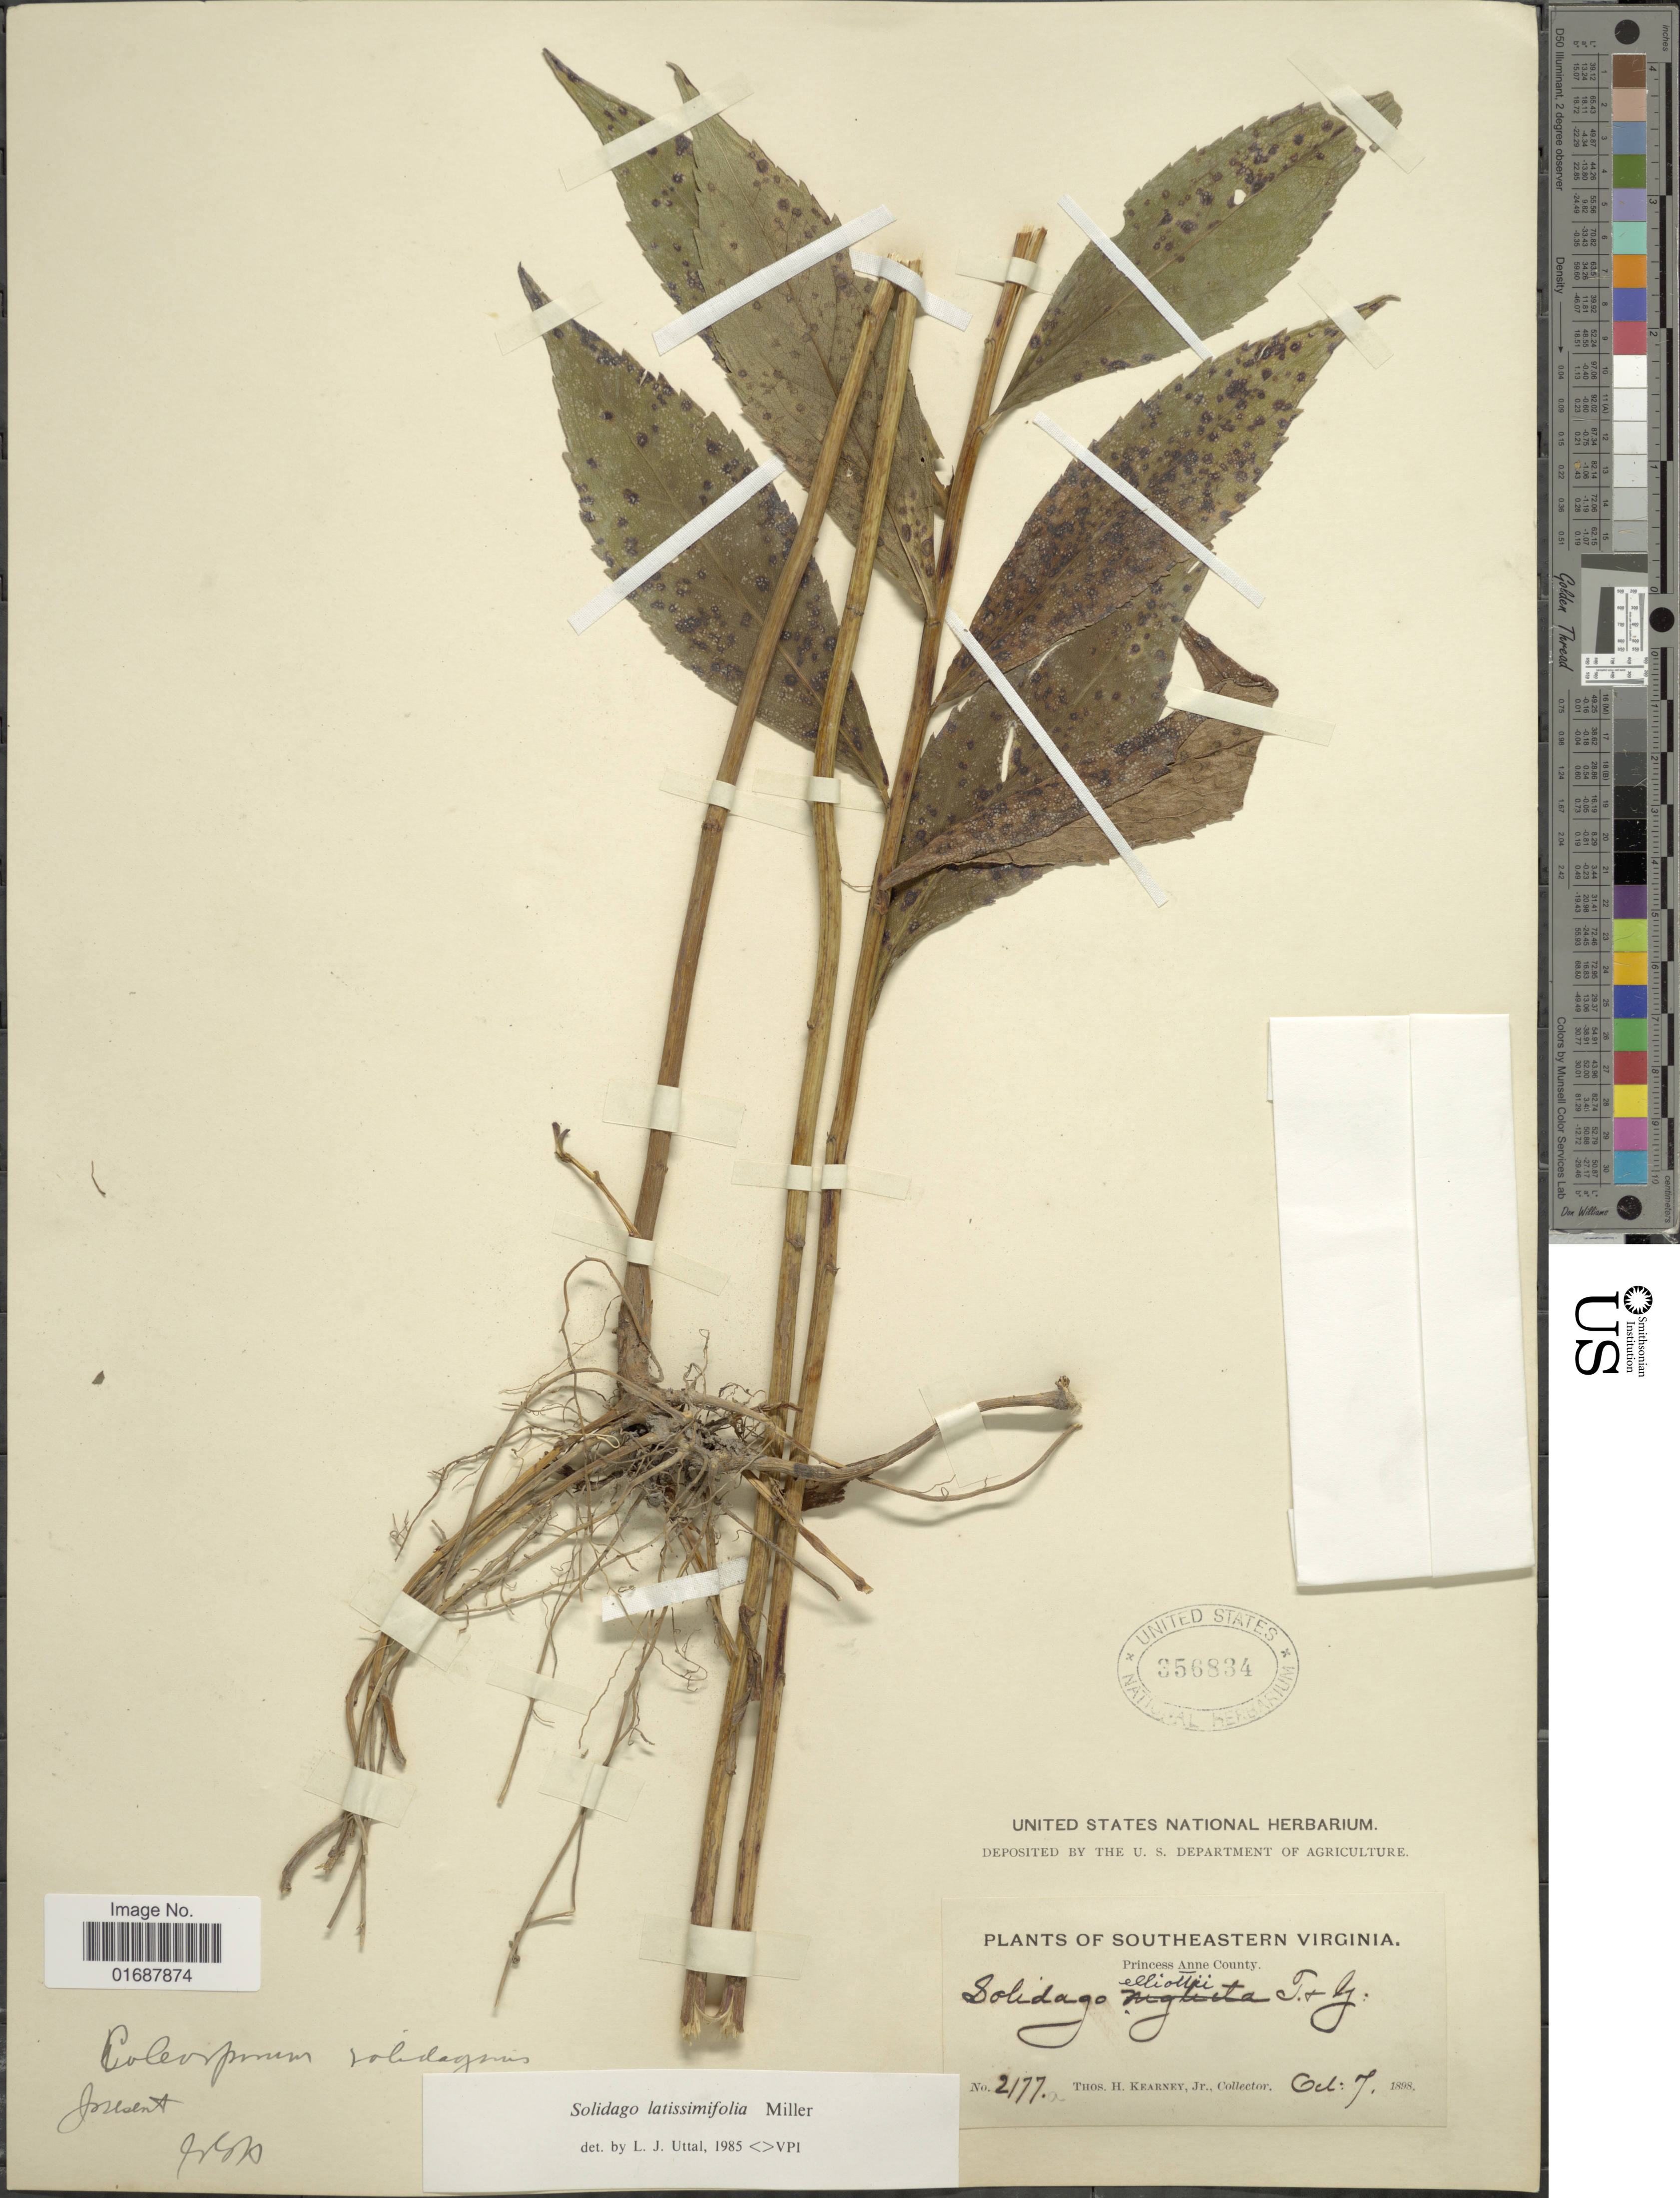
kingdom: Plantae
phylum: Tracheophyta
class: Magnoliopsida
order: Asterales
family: Asteraceae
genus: Solidago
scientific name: Solidago latissimifolia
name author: Mill.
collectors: T. H. Kearney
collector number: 2177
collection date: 1898-10-07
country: United States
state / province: Virginia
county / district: City of Virginia Beach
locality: Southeastern Virginia. Princess Anne County.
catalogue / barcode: US 356834